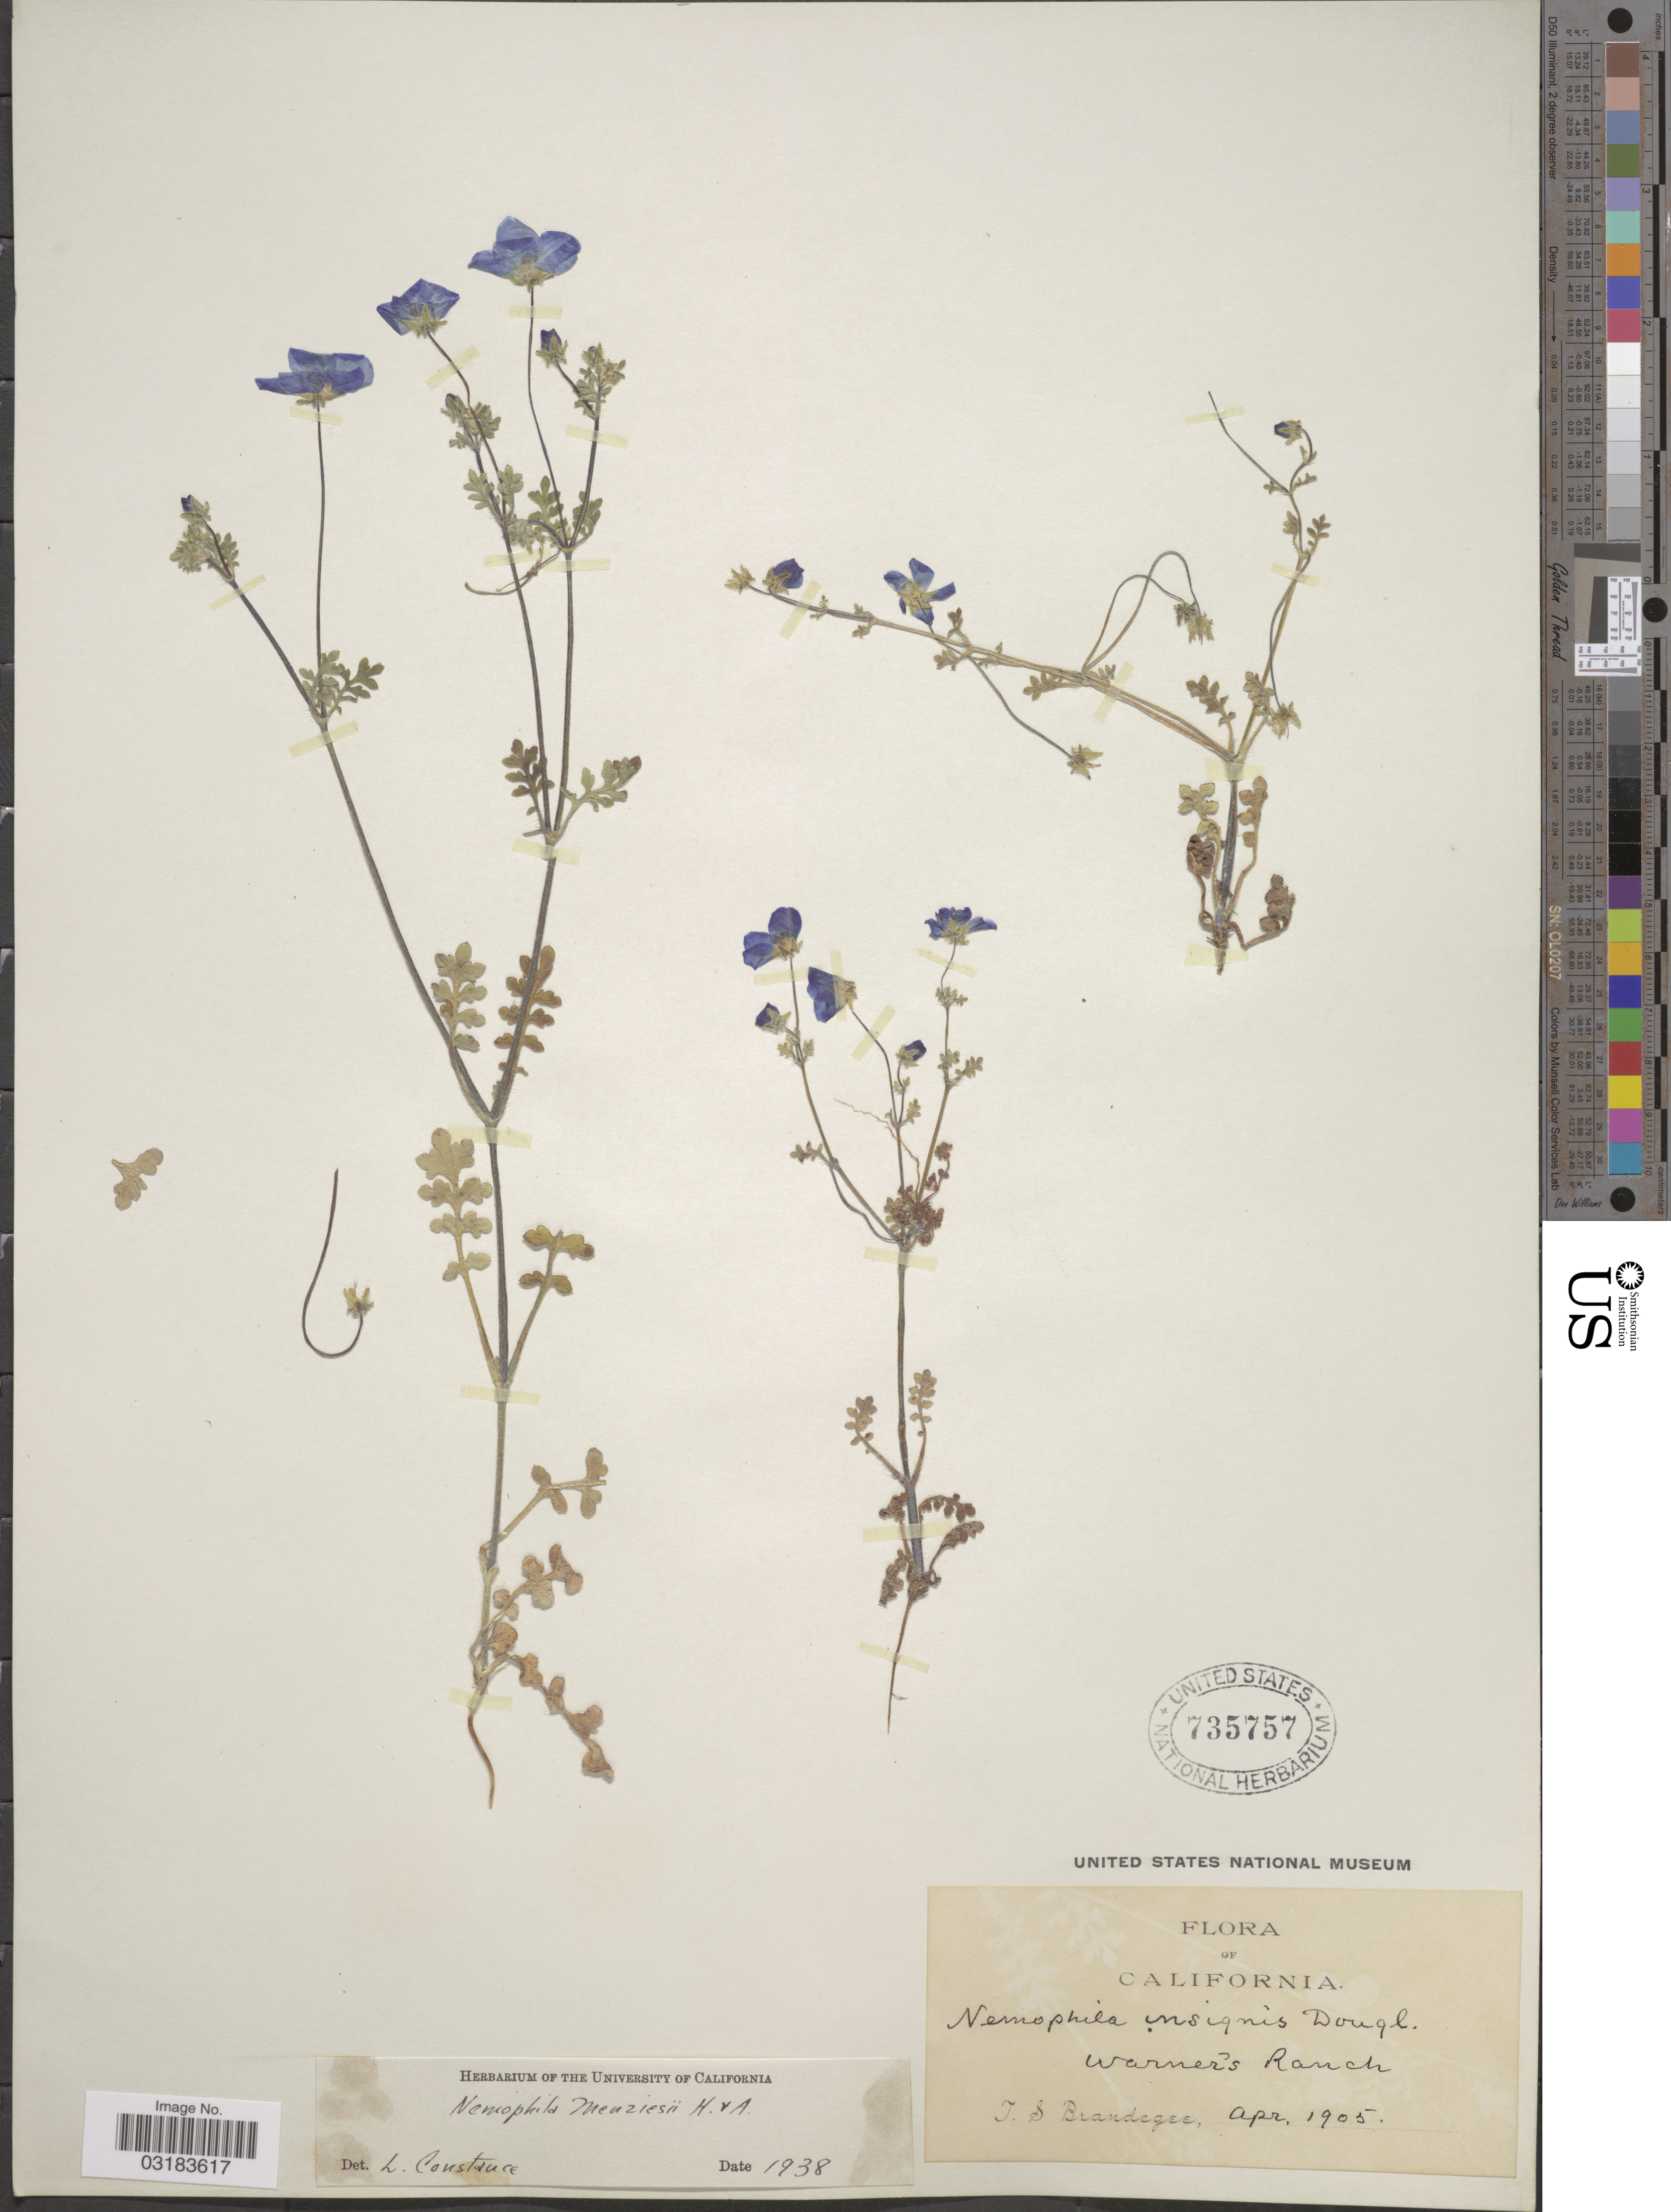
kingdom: Plantae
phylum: Tracheophyta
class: Magnoliopsida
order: Boraginales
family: Hydrophyllaceae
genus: Nemophila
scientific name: Nemophila menziesii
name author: Hook. & Arn.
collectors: T. S. Brandegee (herbarium)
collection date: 1905-04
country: United States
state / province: California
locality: Warner's Ranch.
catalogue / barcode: US 735757